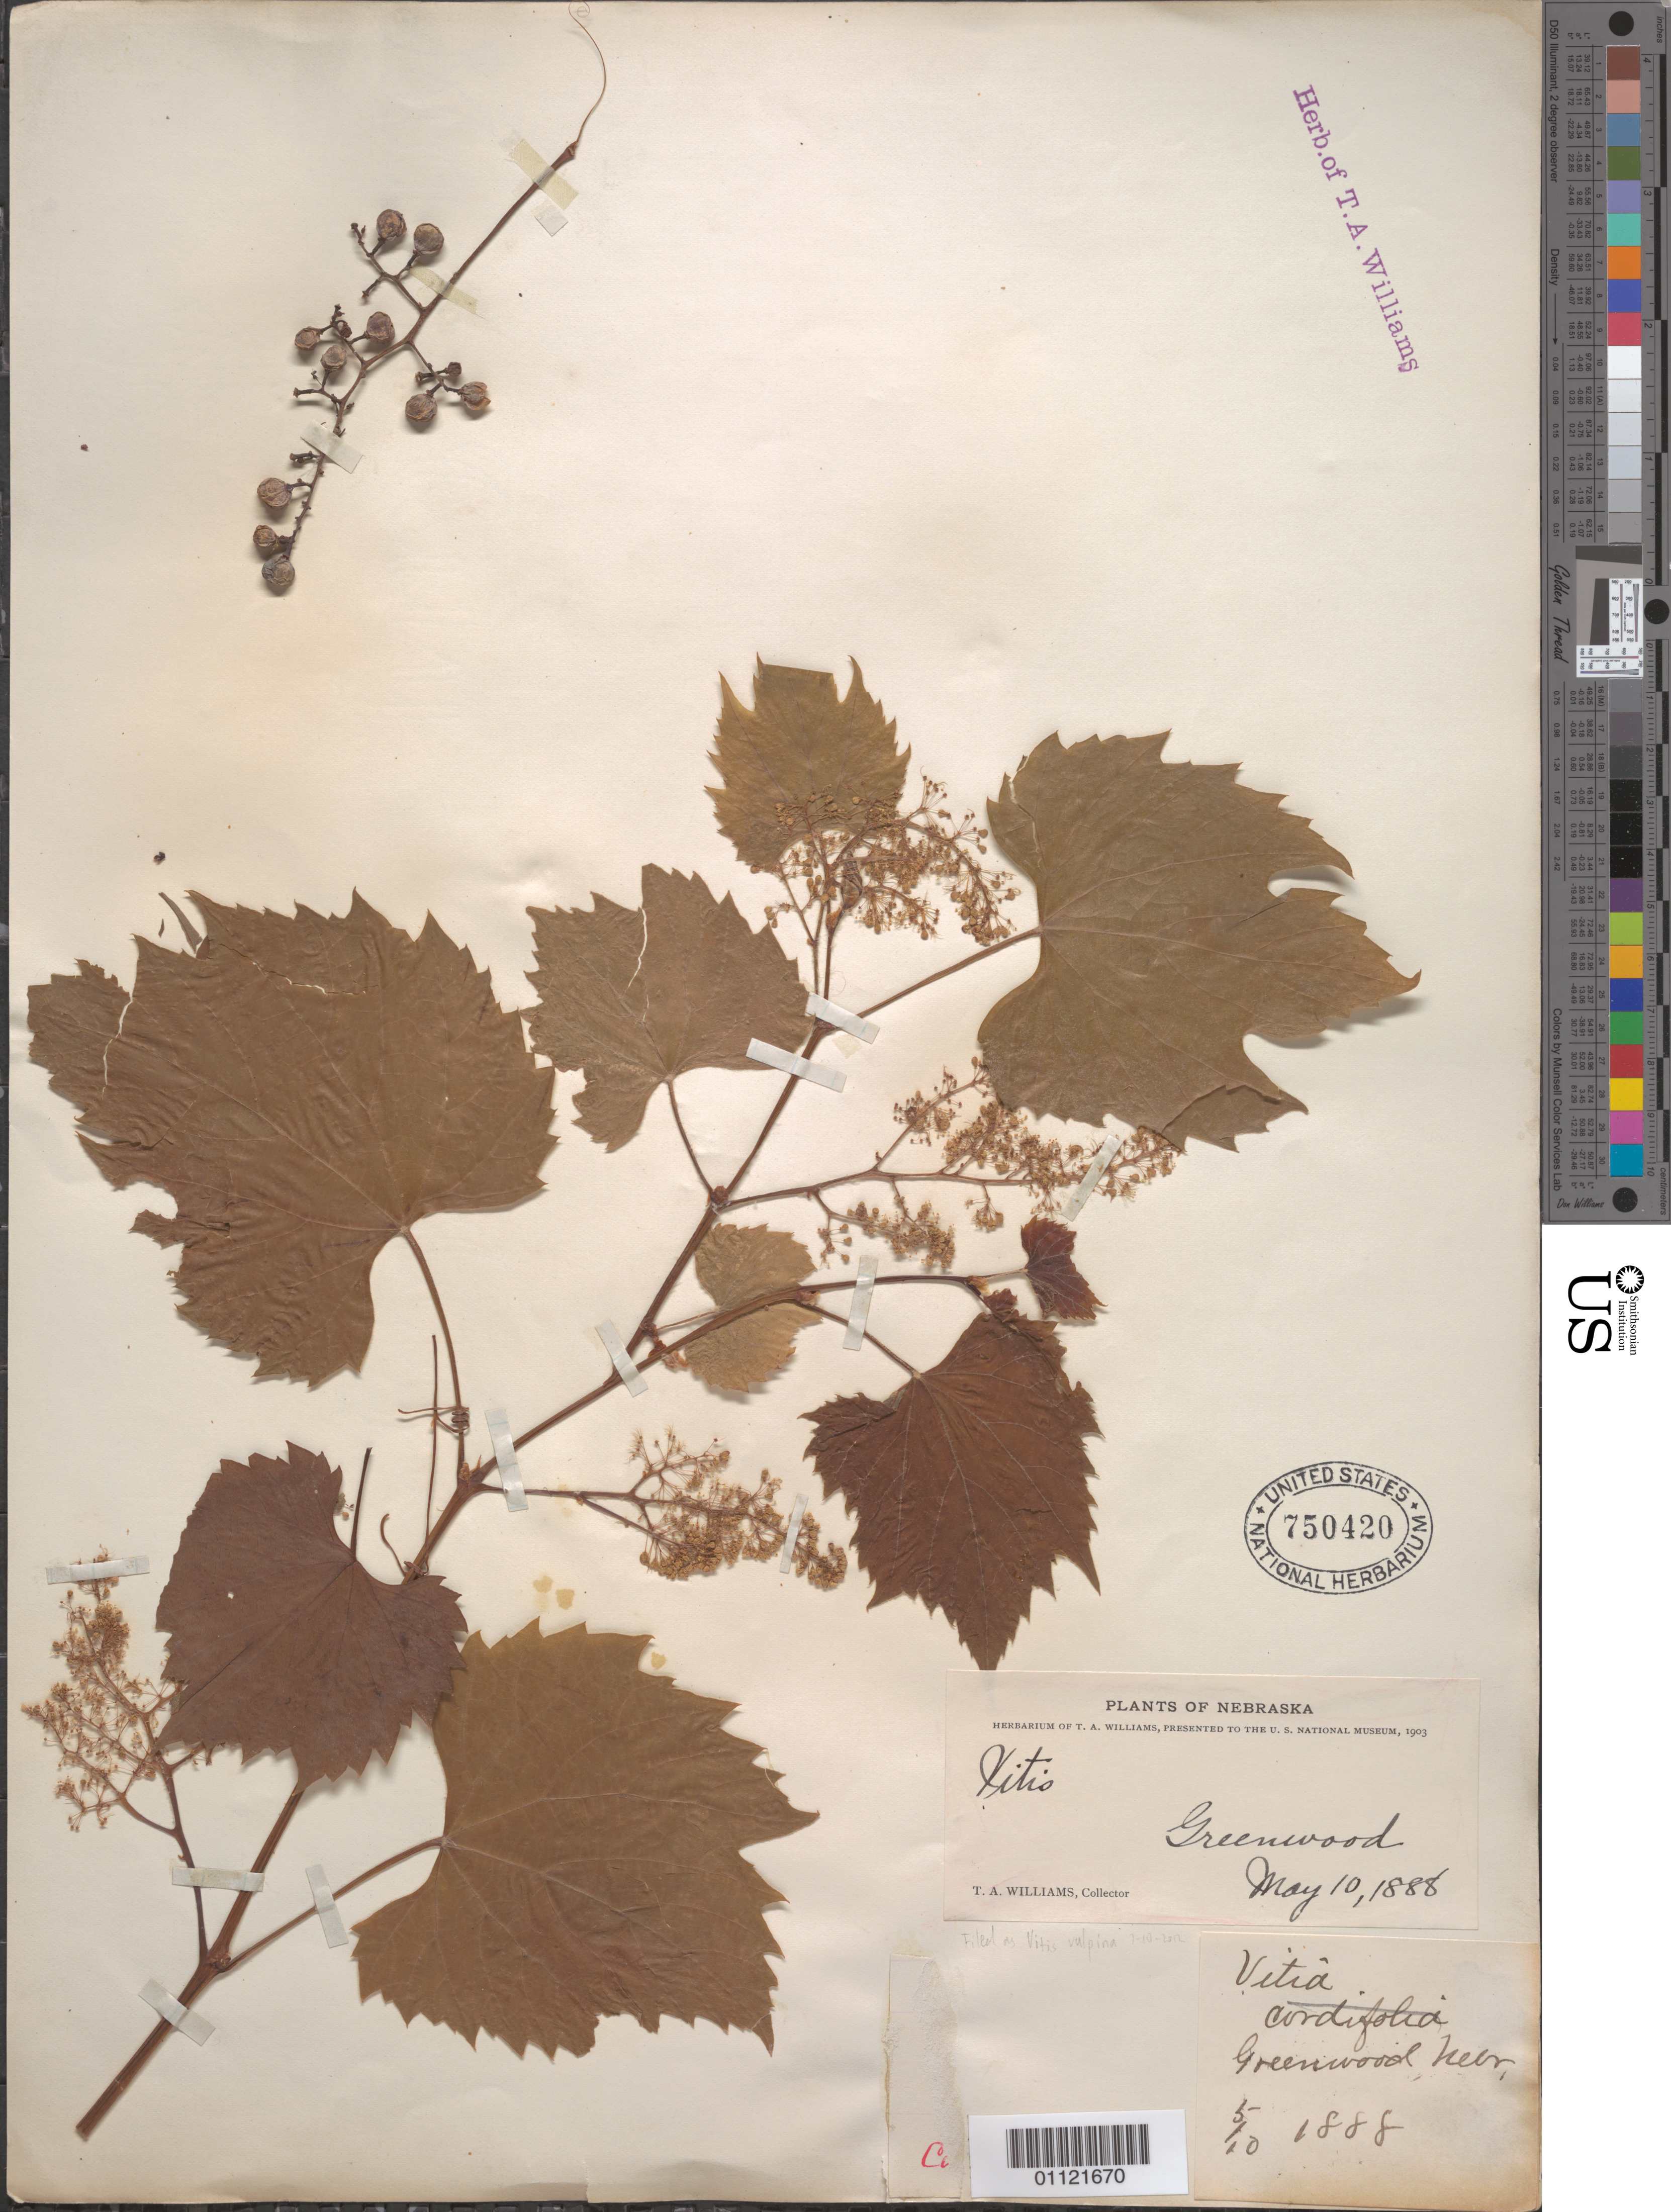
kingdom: Plantae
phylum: Tracheophyta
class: Magnoliopsida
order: Vitales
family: Vitaceae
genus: Vitis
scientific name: Vitis vulpina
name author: L.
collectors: T. A. Williams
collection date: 1888-05-10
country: United States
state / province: Nebraska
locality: Greenwood.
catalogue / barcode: US 750420